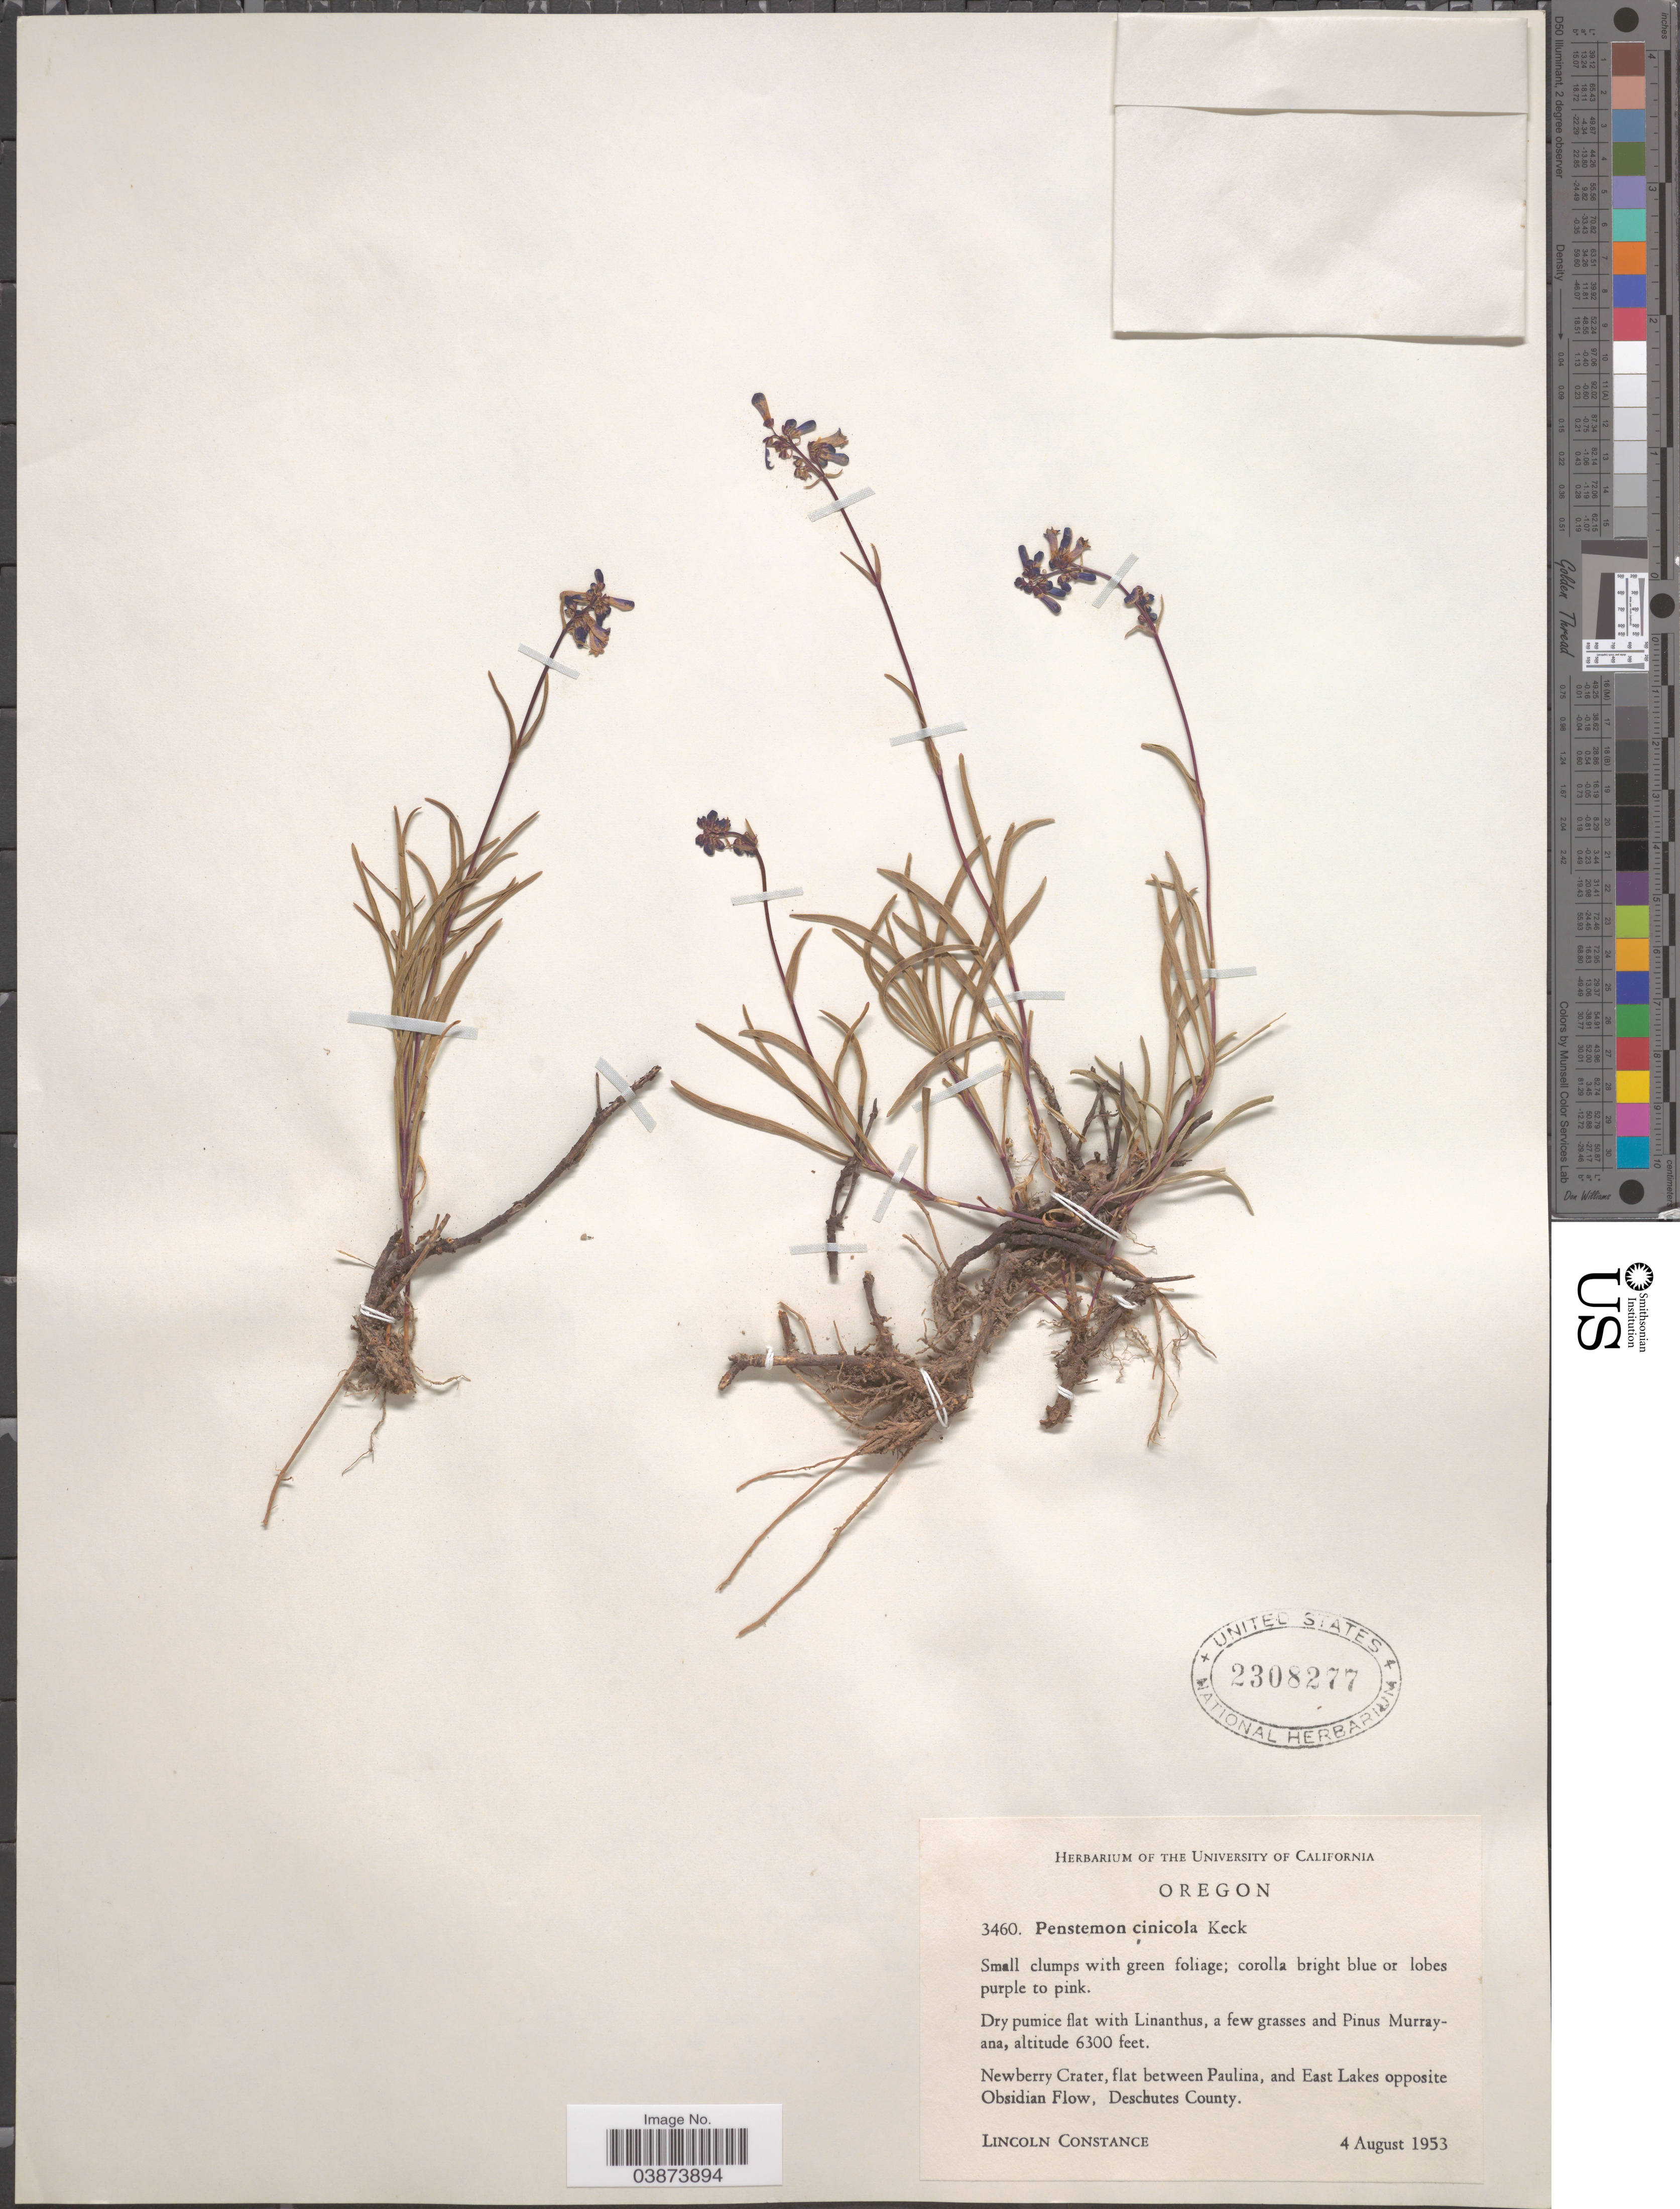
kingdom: Plantae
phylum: Tracheophyta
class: Magnoliopsida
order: Lamiales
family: Plantaginaceae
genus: Penstemon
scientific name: Penstemon cinicola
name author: D.D. Keck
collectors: L. Constance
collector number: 3460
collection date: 1953-08-04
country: United States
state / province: Oregon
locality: Newberry Crater, flat between Paulina, and East Lakes opposite Obsidian Flow, Deschutes County.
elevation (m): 1920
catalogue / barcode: US 2308277